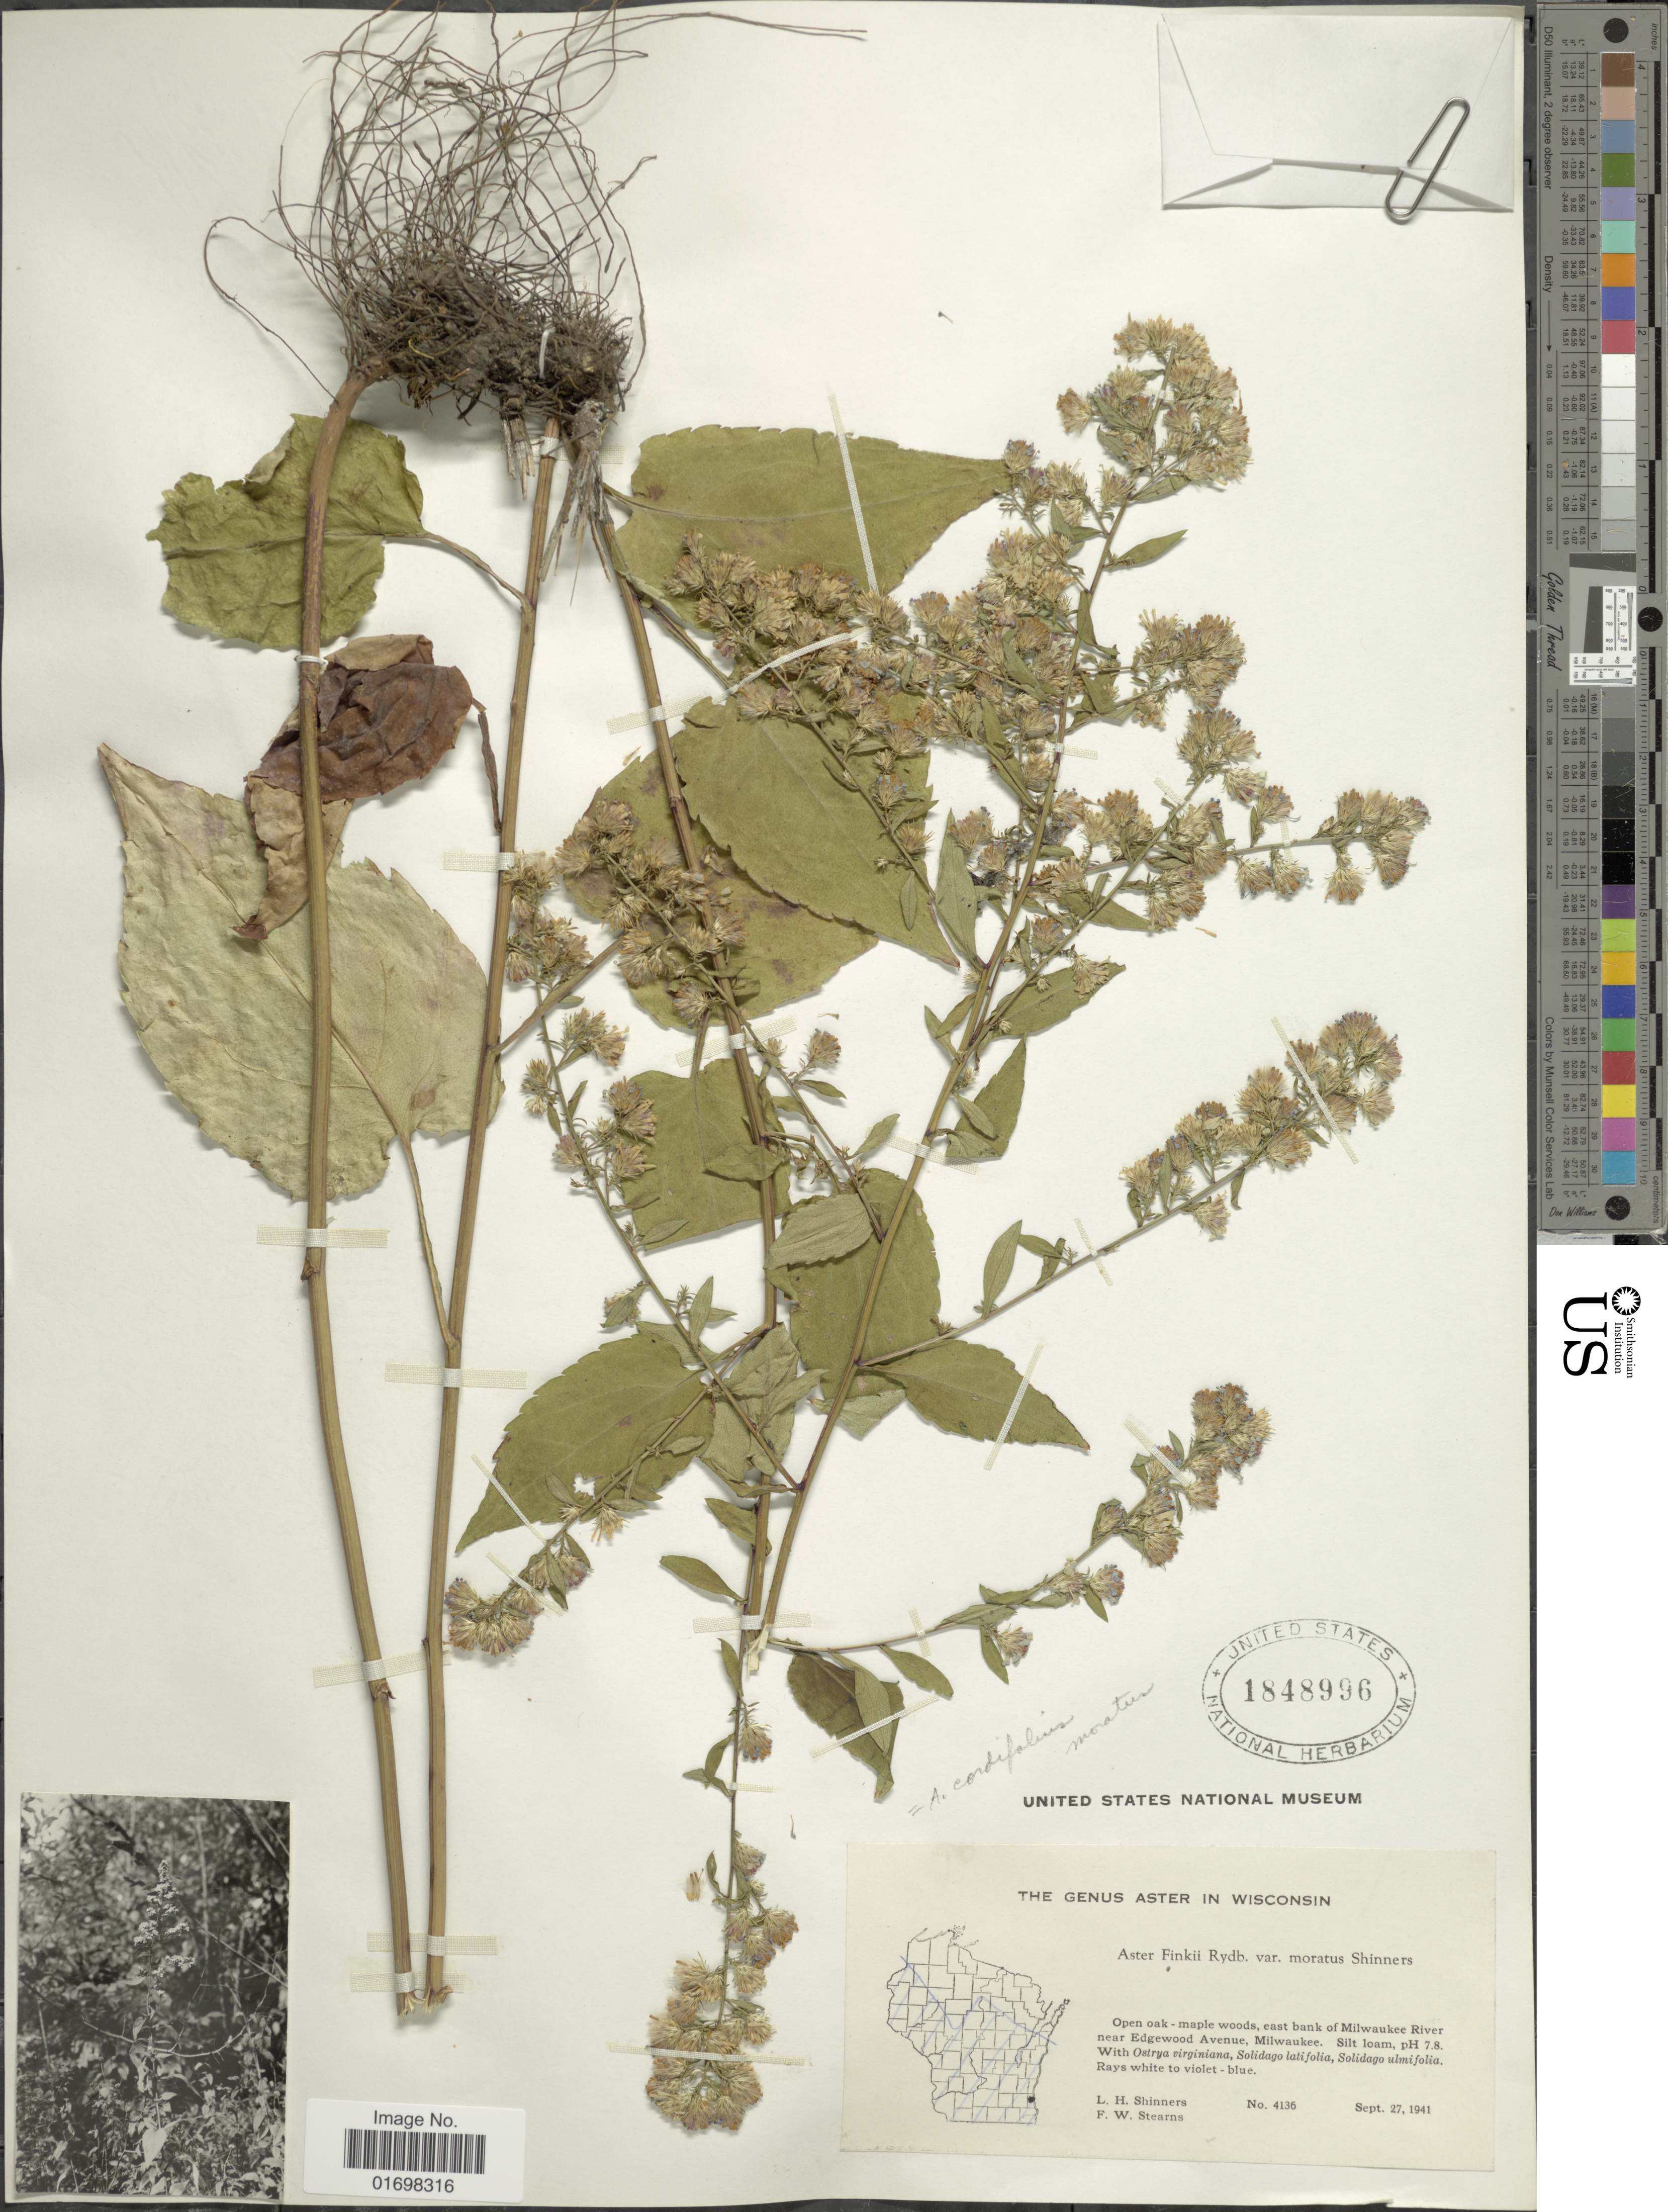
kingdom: Plantae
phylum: Tracheophyta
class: Magnoliopsida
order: Asterales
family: Asteraceae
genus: Symphyotrichum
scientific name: Symphyotrichum cordifolium var. moratum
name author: (Shinners) G.L. Nesom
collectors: L. H. Shinners & F. Stearns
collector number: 4136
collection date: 1941-09-27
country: United States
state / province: Wisconsin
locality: East bank of Milwaukee River near Edgewood Avenue, Milwaukee.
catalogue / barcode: US 1848996